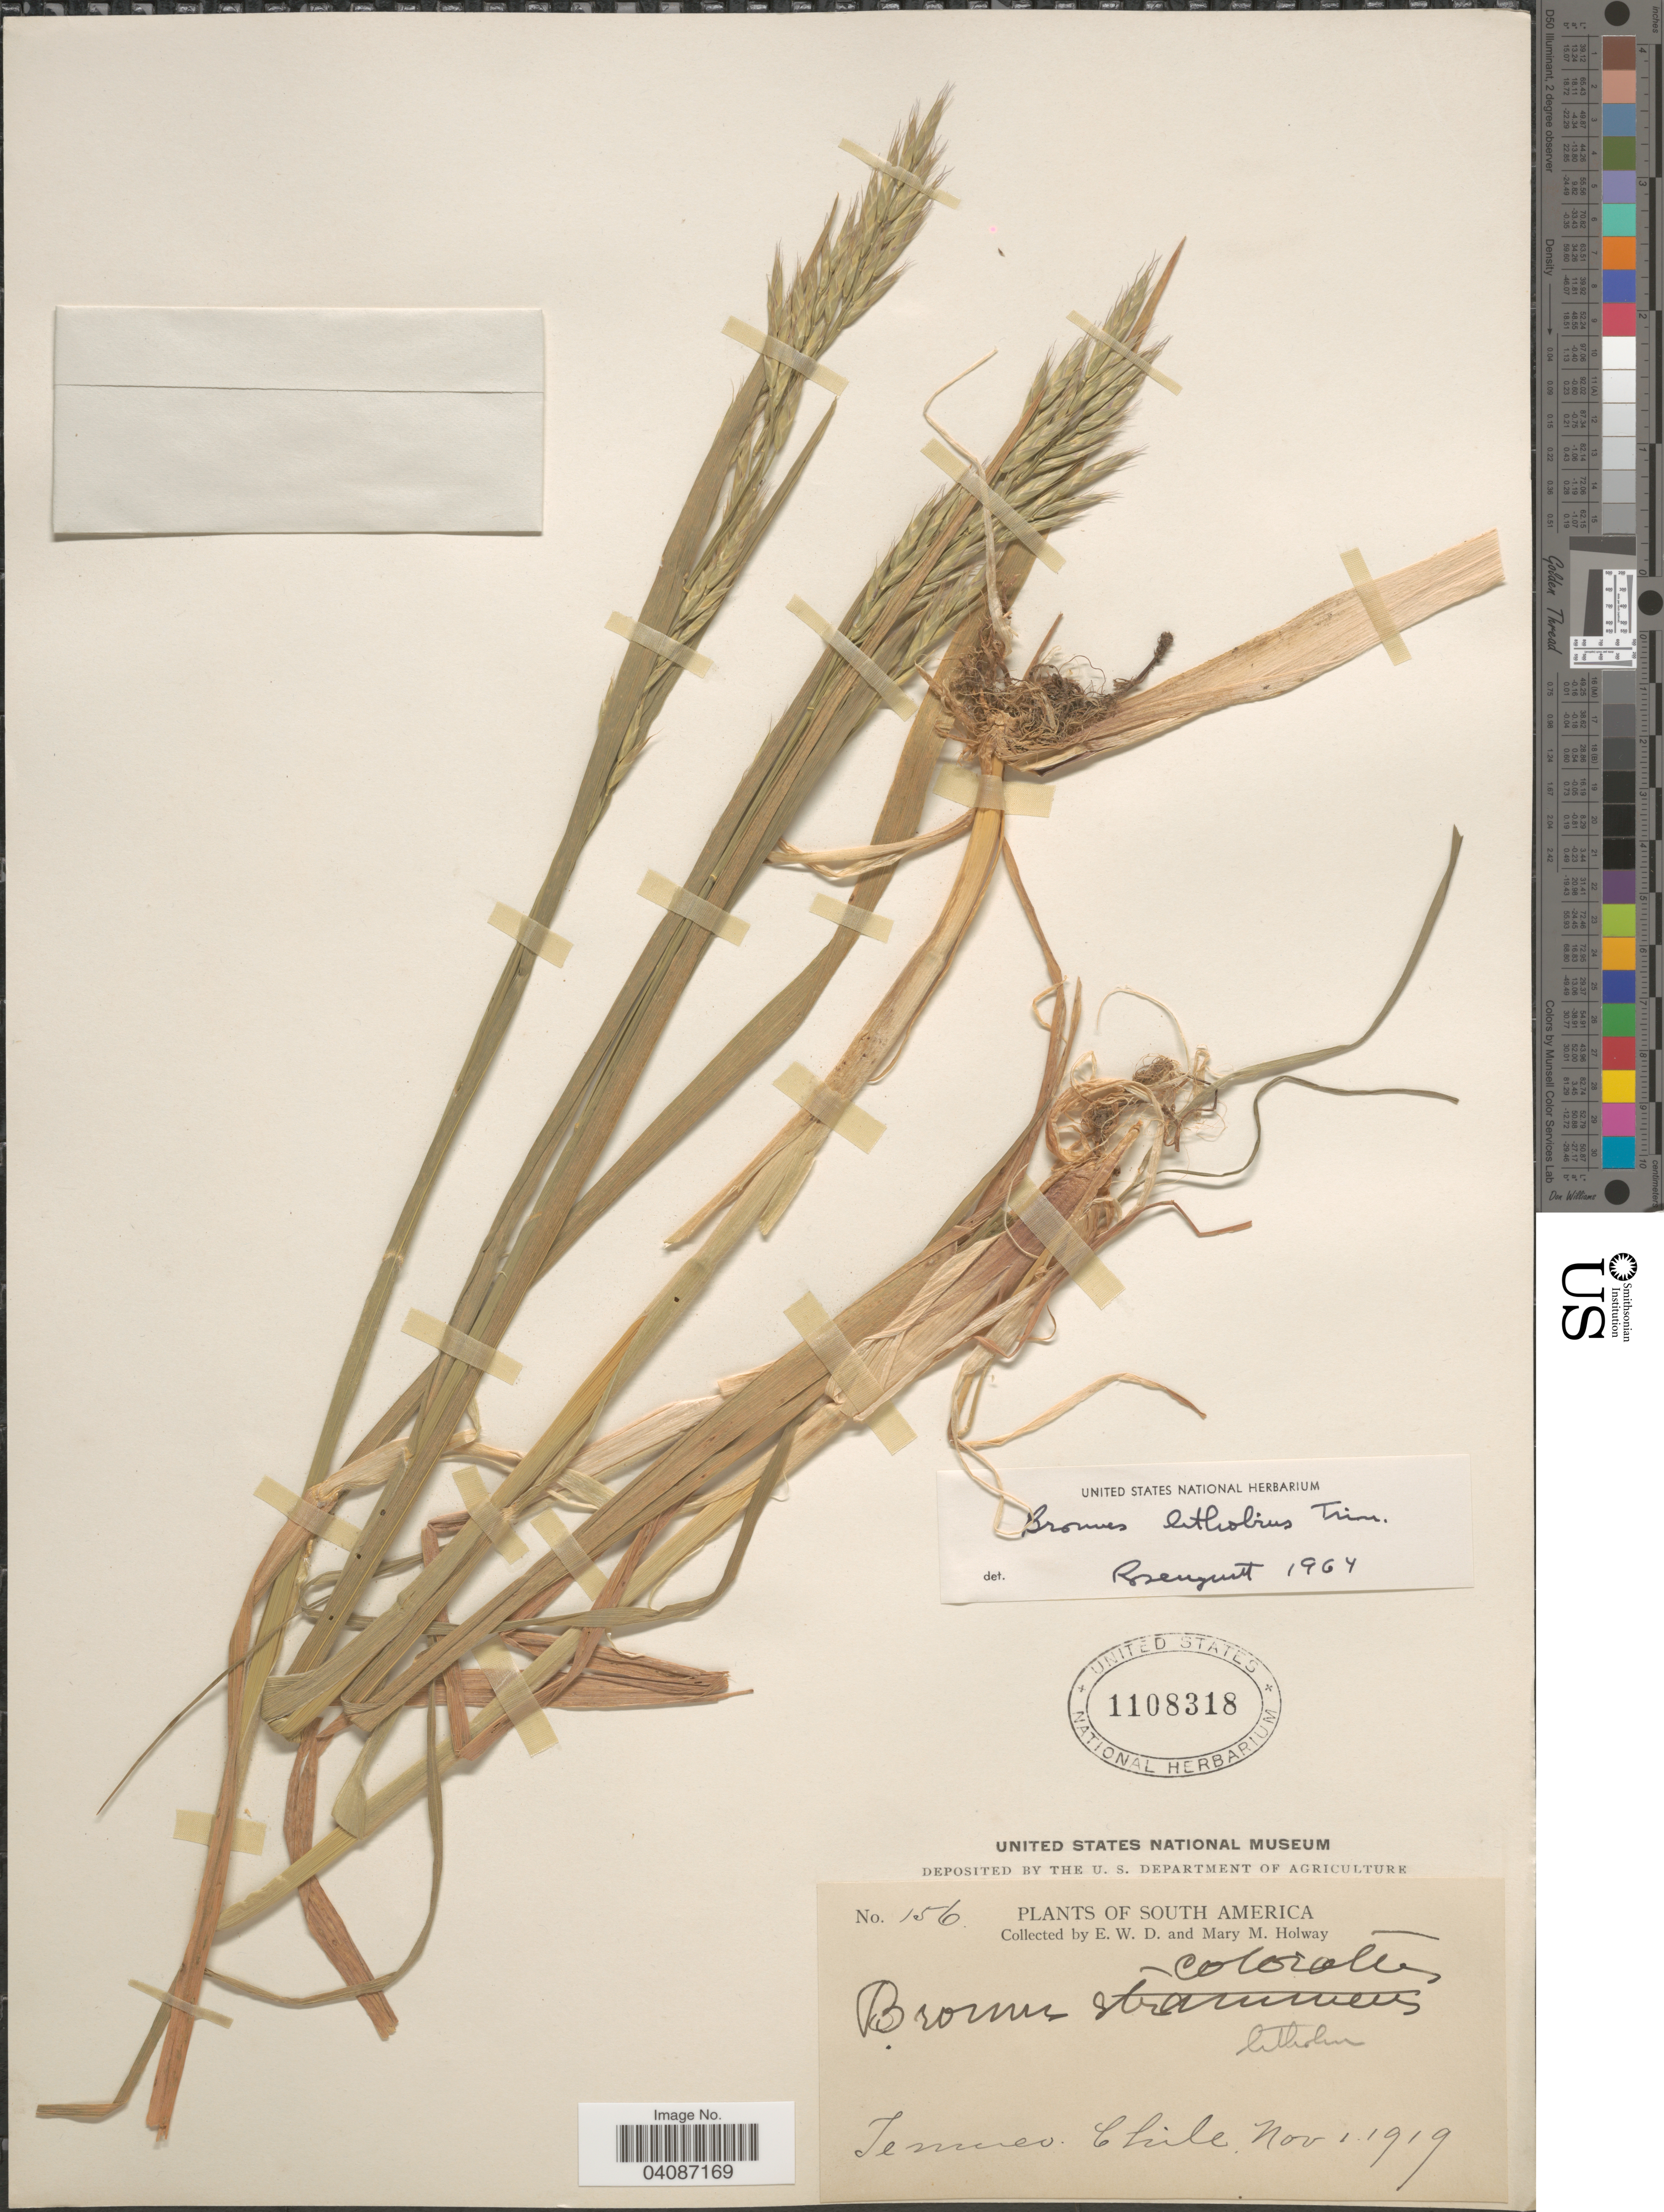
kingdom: Plantae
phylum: Tracheophyta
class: Liliopsida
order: Poales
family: Poaceae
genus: Bromus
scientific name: Bromus lithobius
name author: Trin.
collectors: E. W. D. Holway & M. M. Holway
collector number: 156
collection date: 1919-11-01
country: Chile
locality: Temuco.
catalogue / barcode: US 1108318